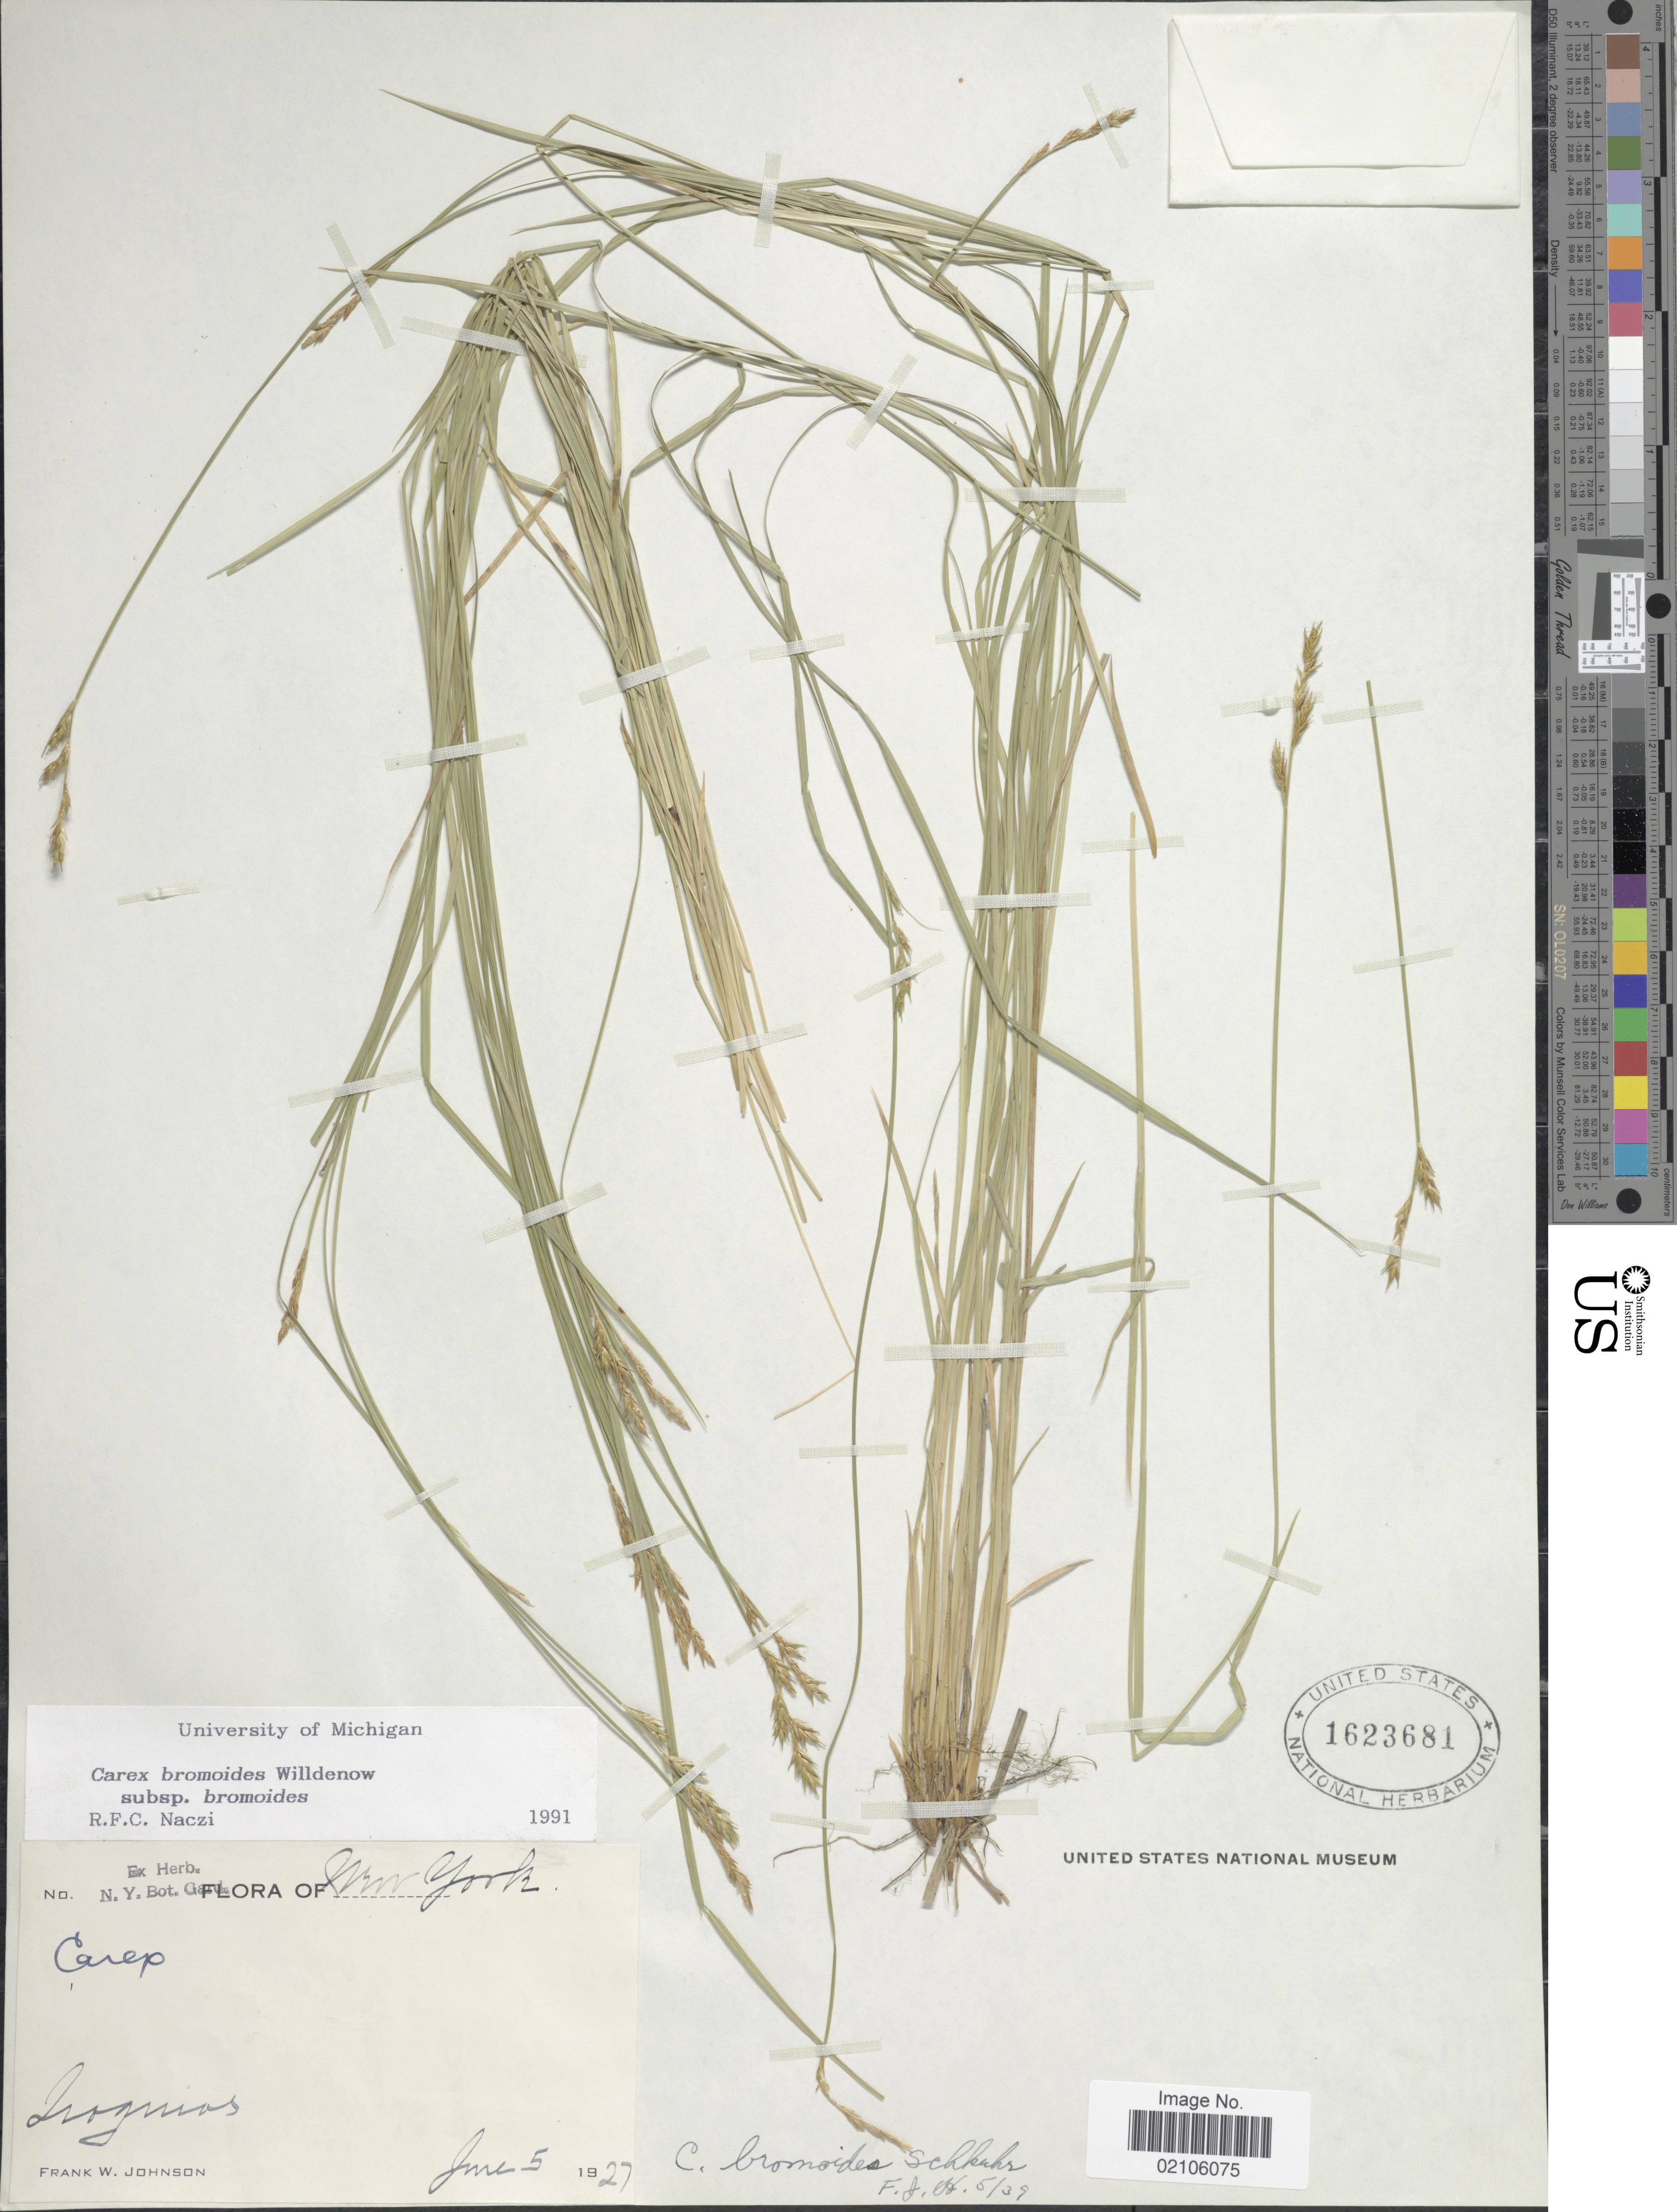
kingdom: Plantae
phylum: Tracheophyta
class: Liliopsida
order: Poales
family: Cyperaceae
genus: Carex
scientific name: Carex bromoides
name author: Willd.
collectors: F. W. Johnson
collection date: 1927-06-05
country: United States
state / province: New York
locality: Irognios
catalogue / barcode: US 1623681